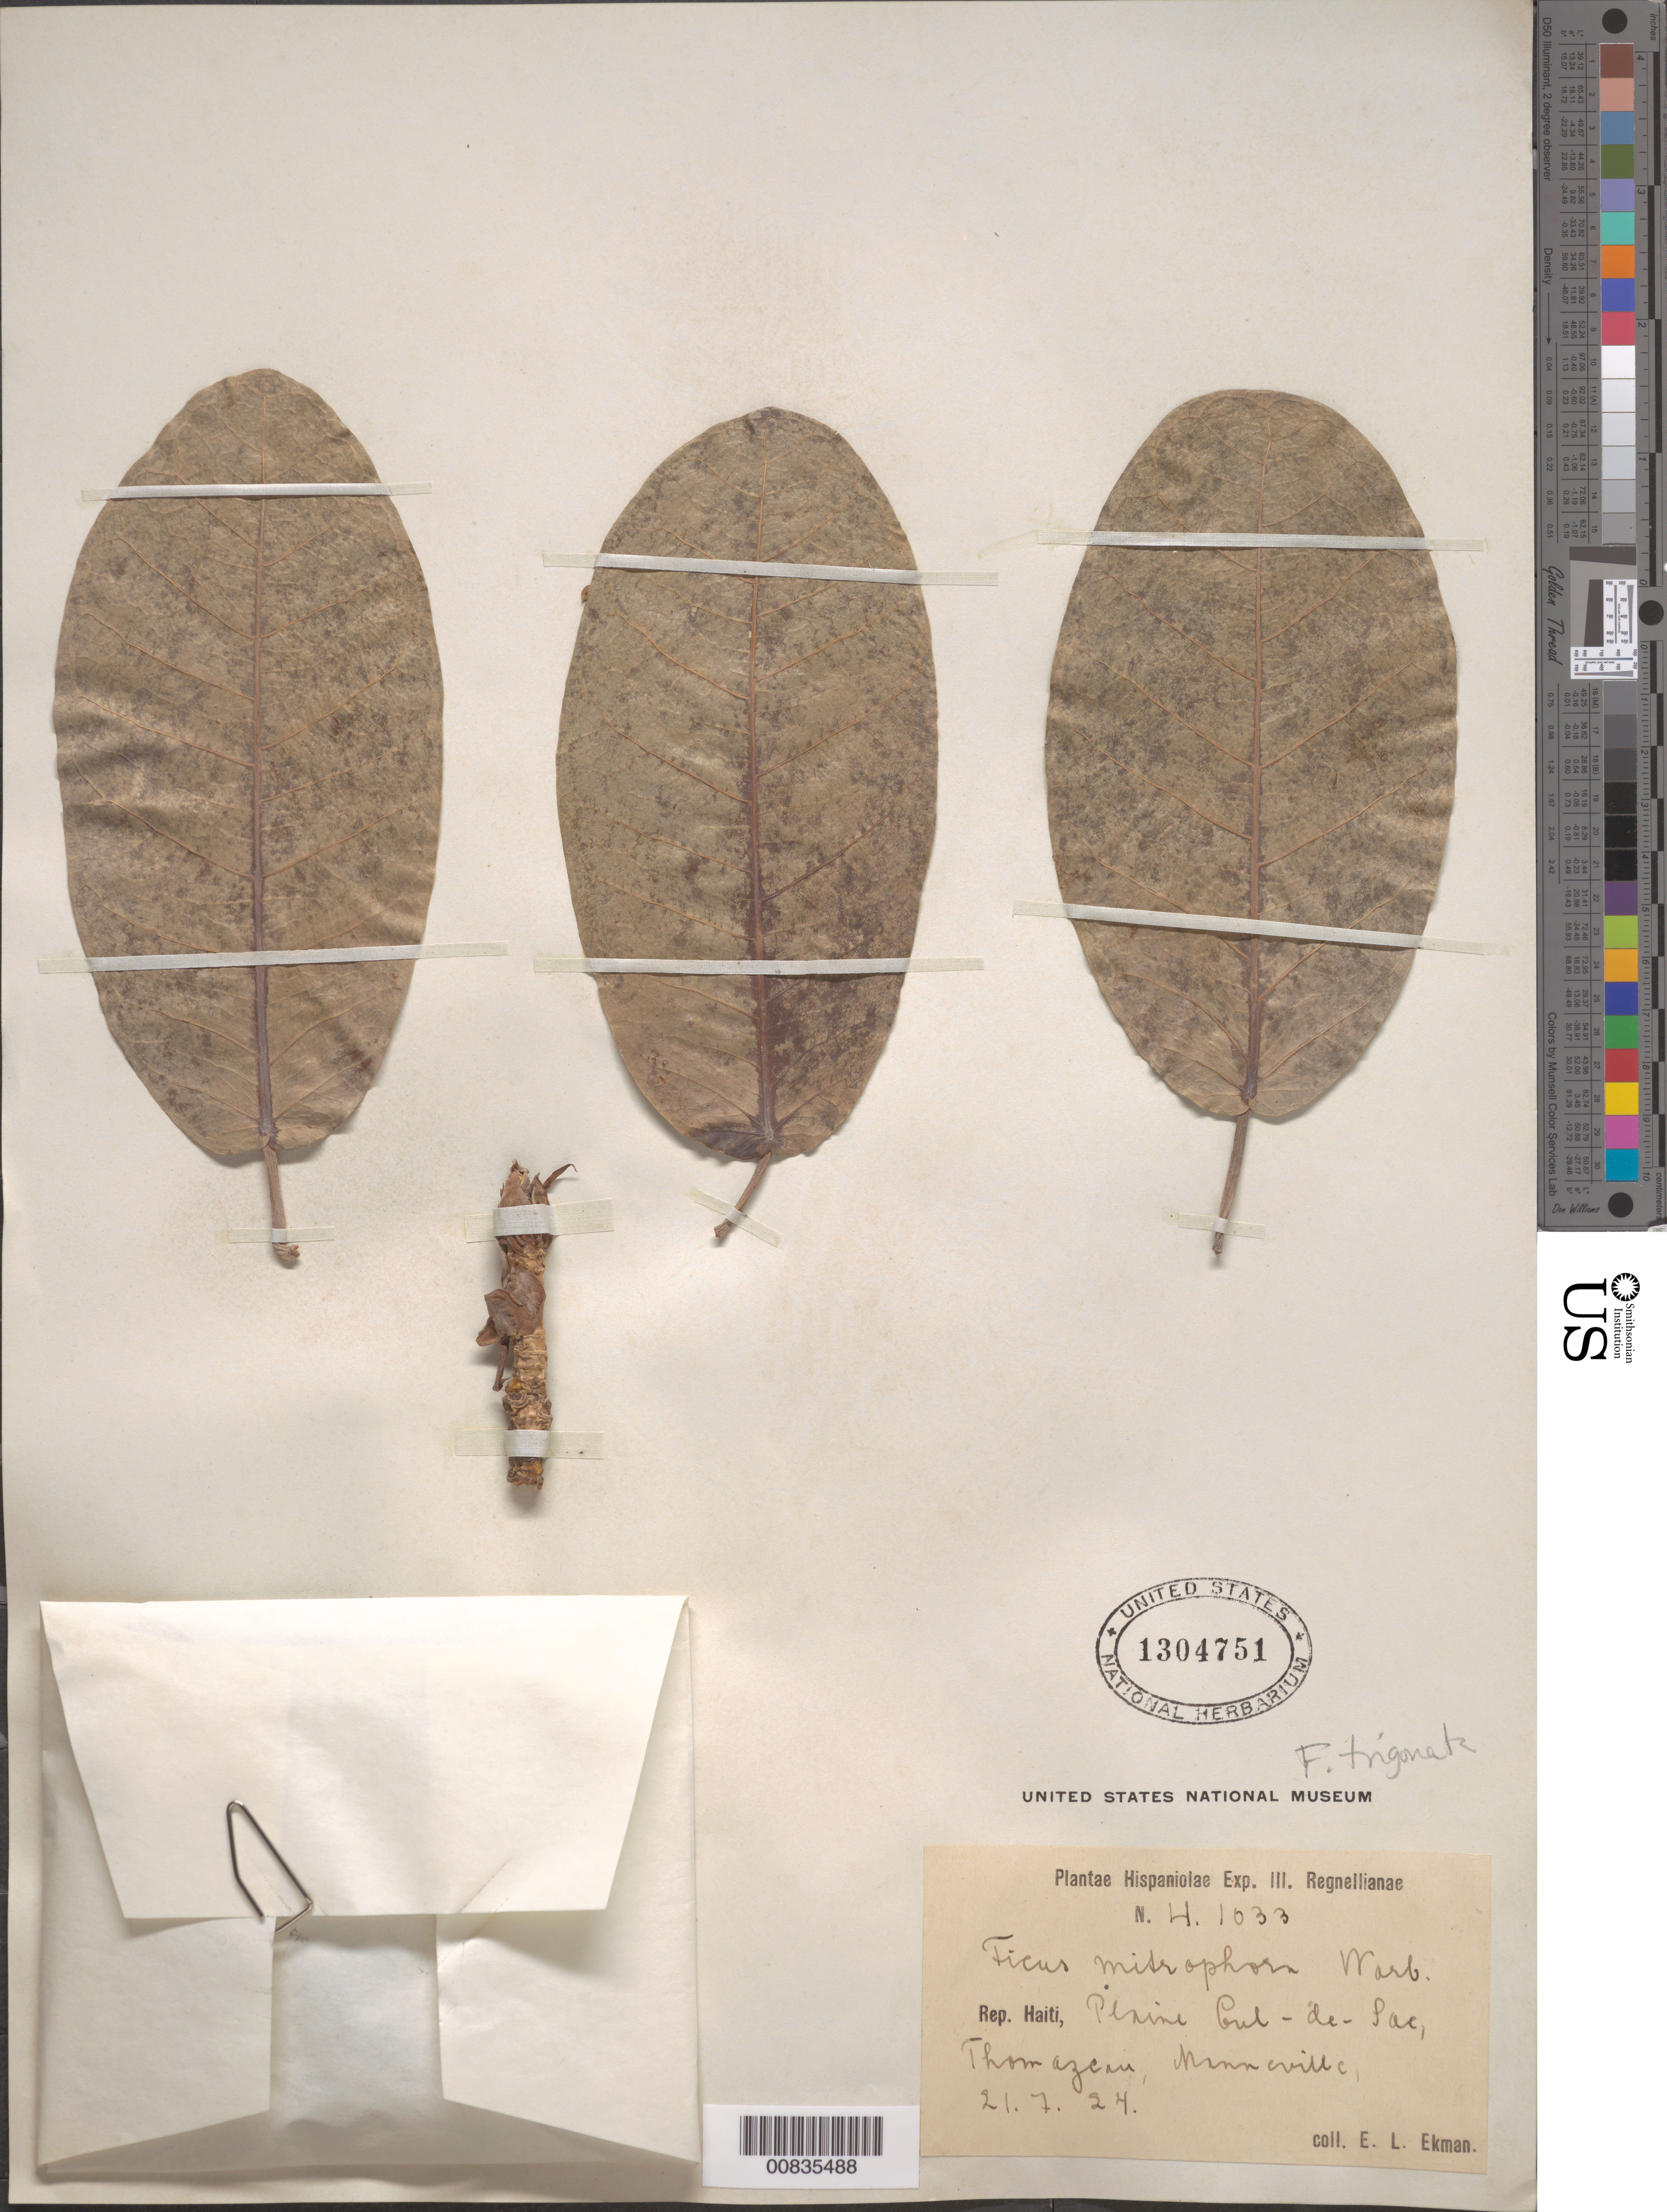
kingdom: Plantae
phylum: Tracheophyta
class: Magnoliopsida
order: Rosales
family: Moraceae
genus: Ficus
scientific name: Ficus trigonata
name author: L.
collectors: E. L. Ekman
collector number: H 1033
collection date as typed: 21 Jul 1924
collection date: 1924-07-21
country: Haiti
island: Hispaniola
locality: Plain Cul-de-Sac, Thomazeau, Manneville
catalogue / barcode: US 1304751